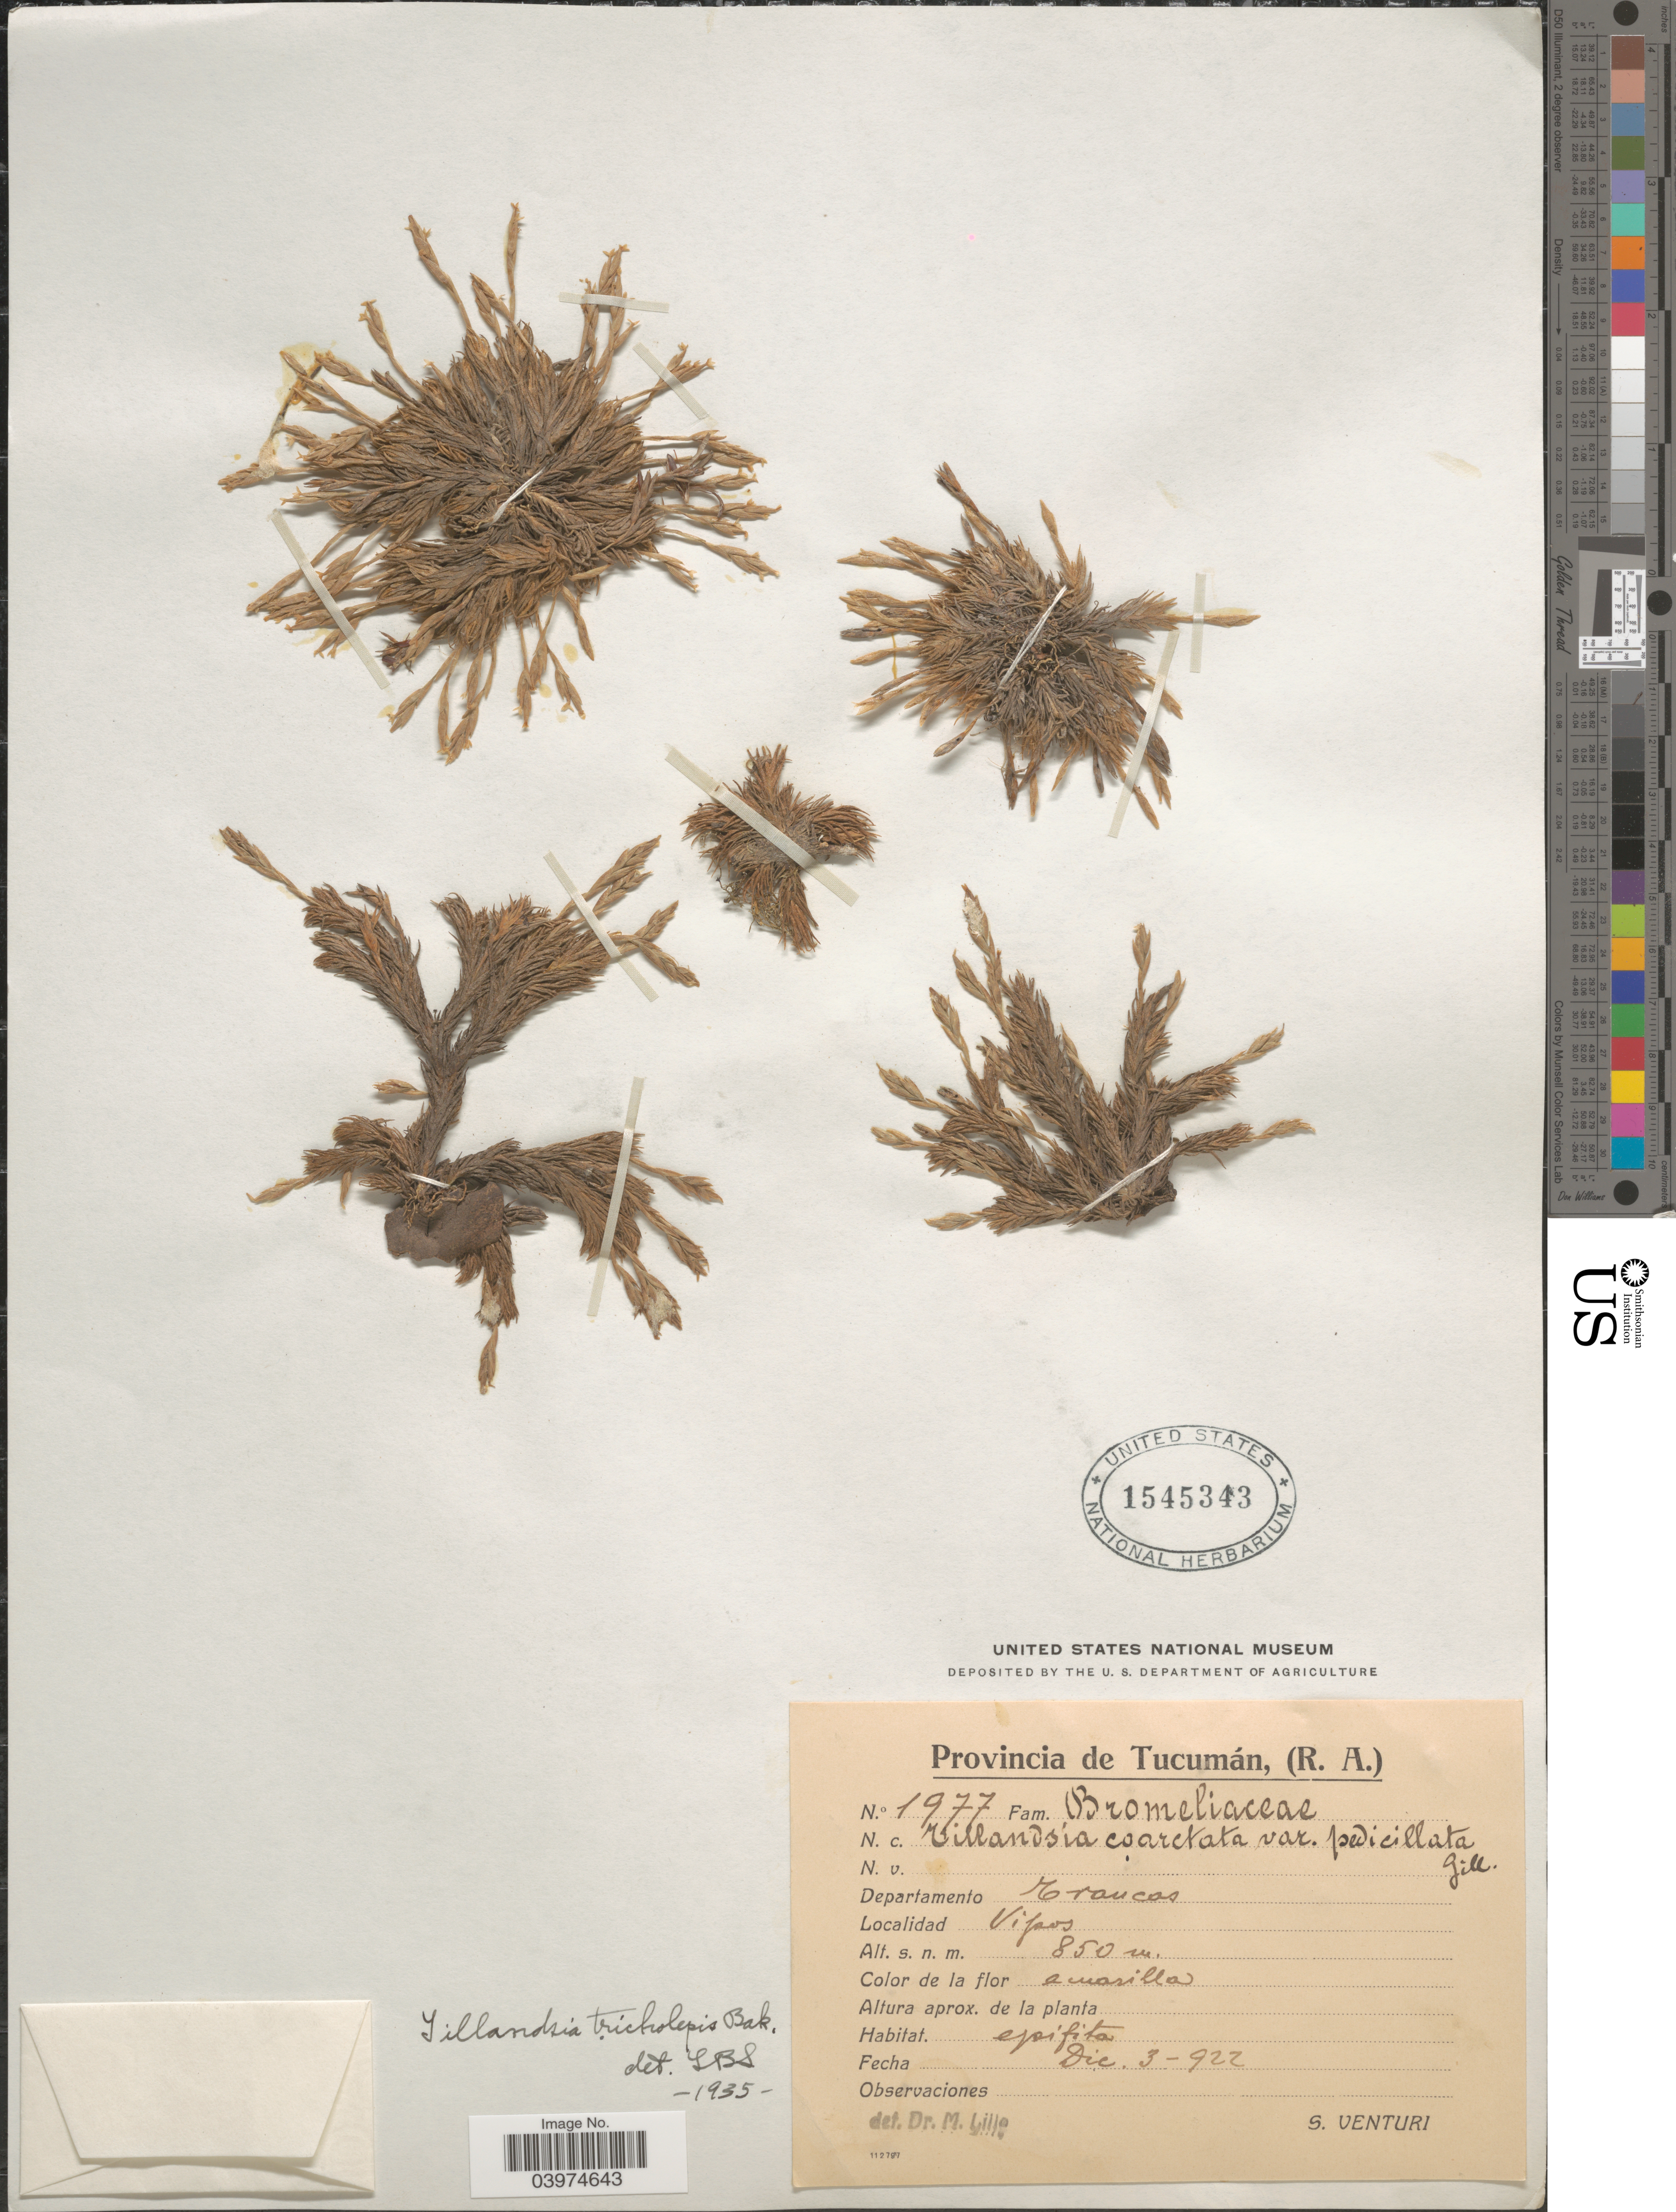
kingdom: Plantae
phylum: Tracheophyta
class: Liliopsida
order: Poales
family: Bromeliaceae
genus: Tillandsia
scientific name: Tillandsia tricholepis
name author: Baker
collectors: S. Venturi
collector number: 1977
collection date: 1922-12-03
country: Argentina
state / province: Tucuman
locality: (R.A.). Departamento Trancas. Vipos.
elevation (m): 850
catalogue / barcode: US 1545343